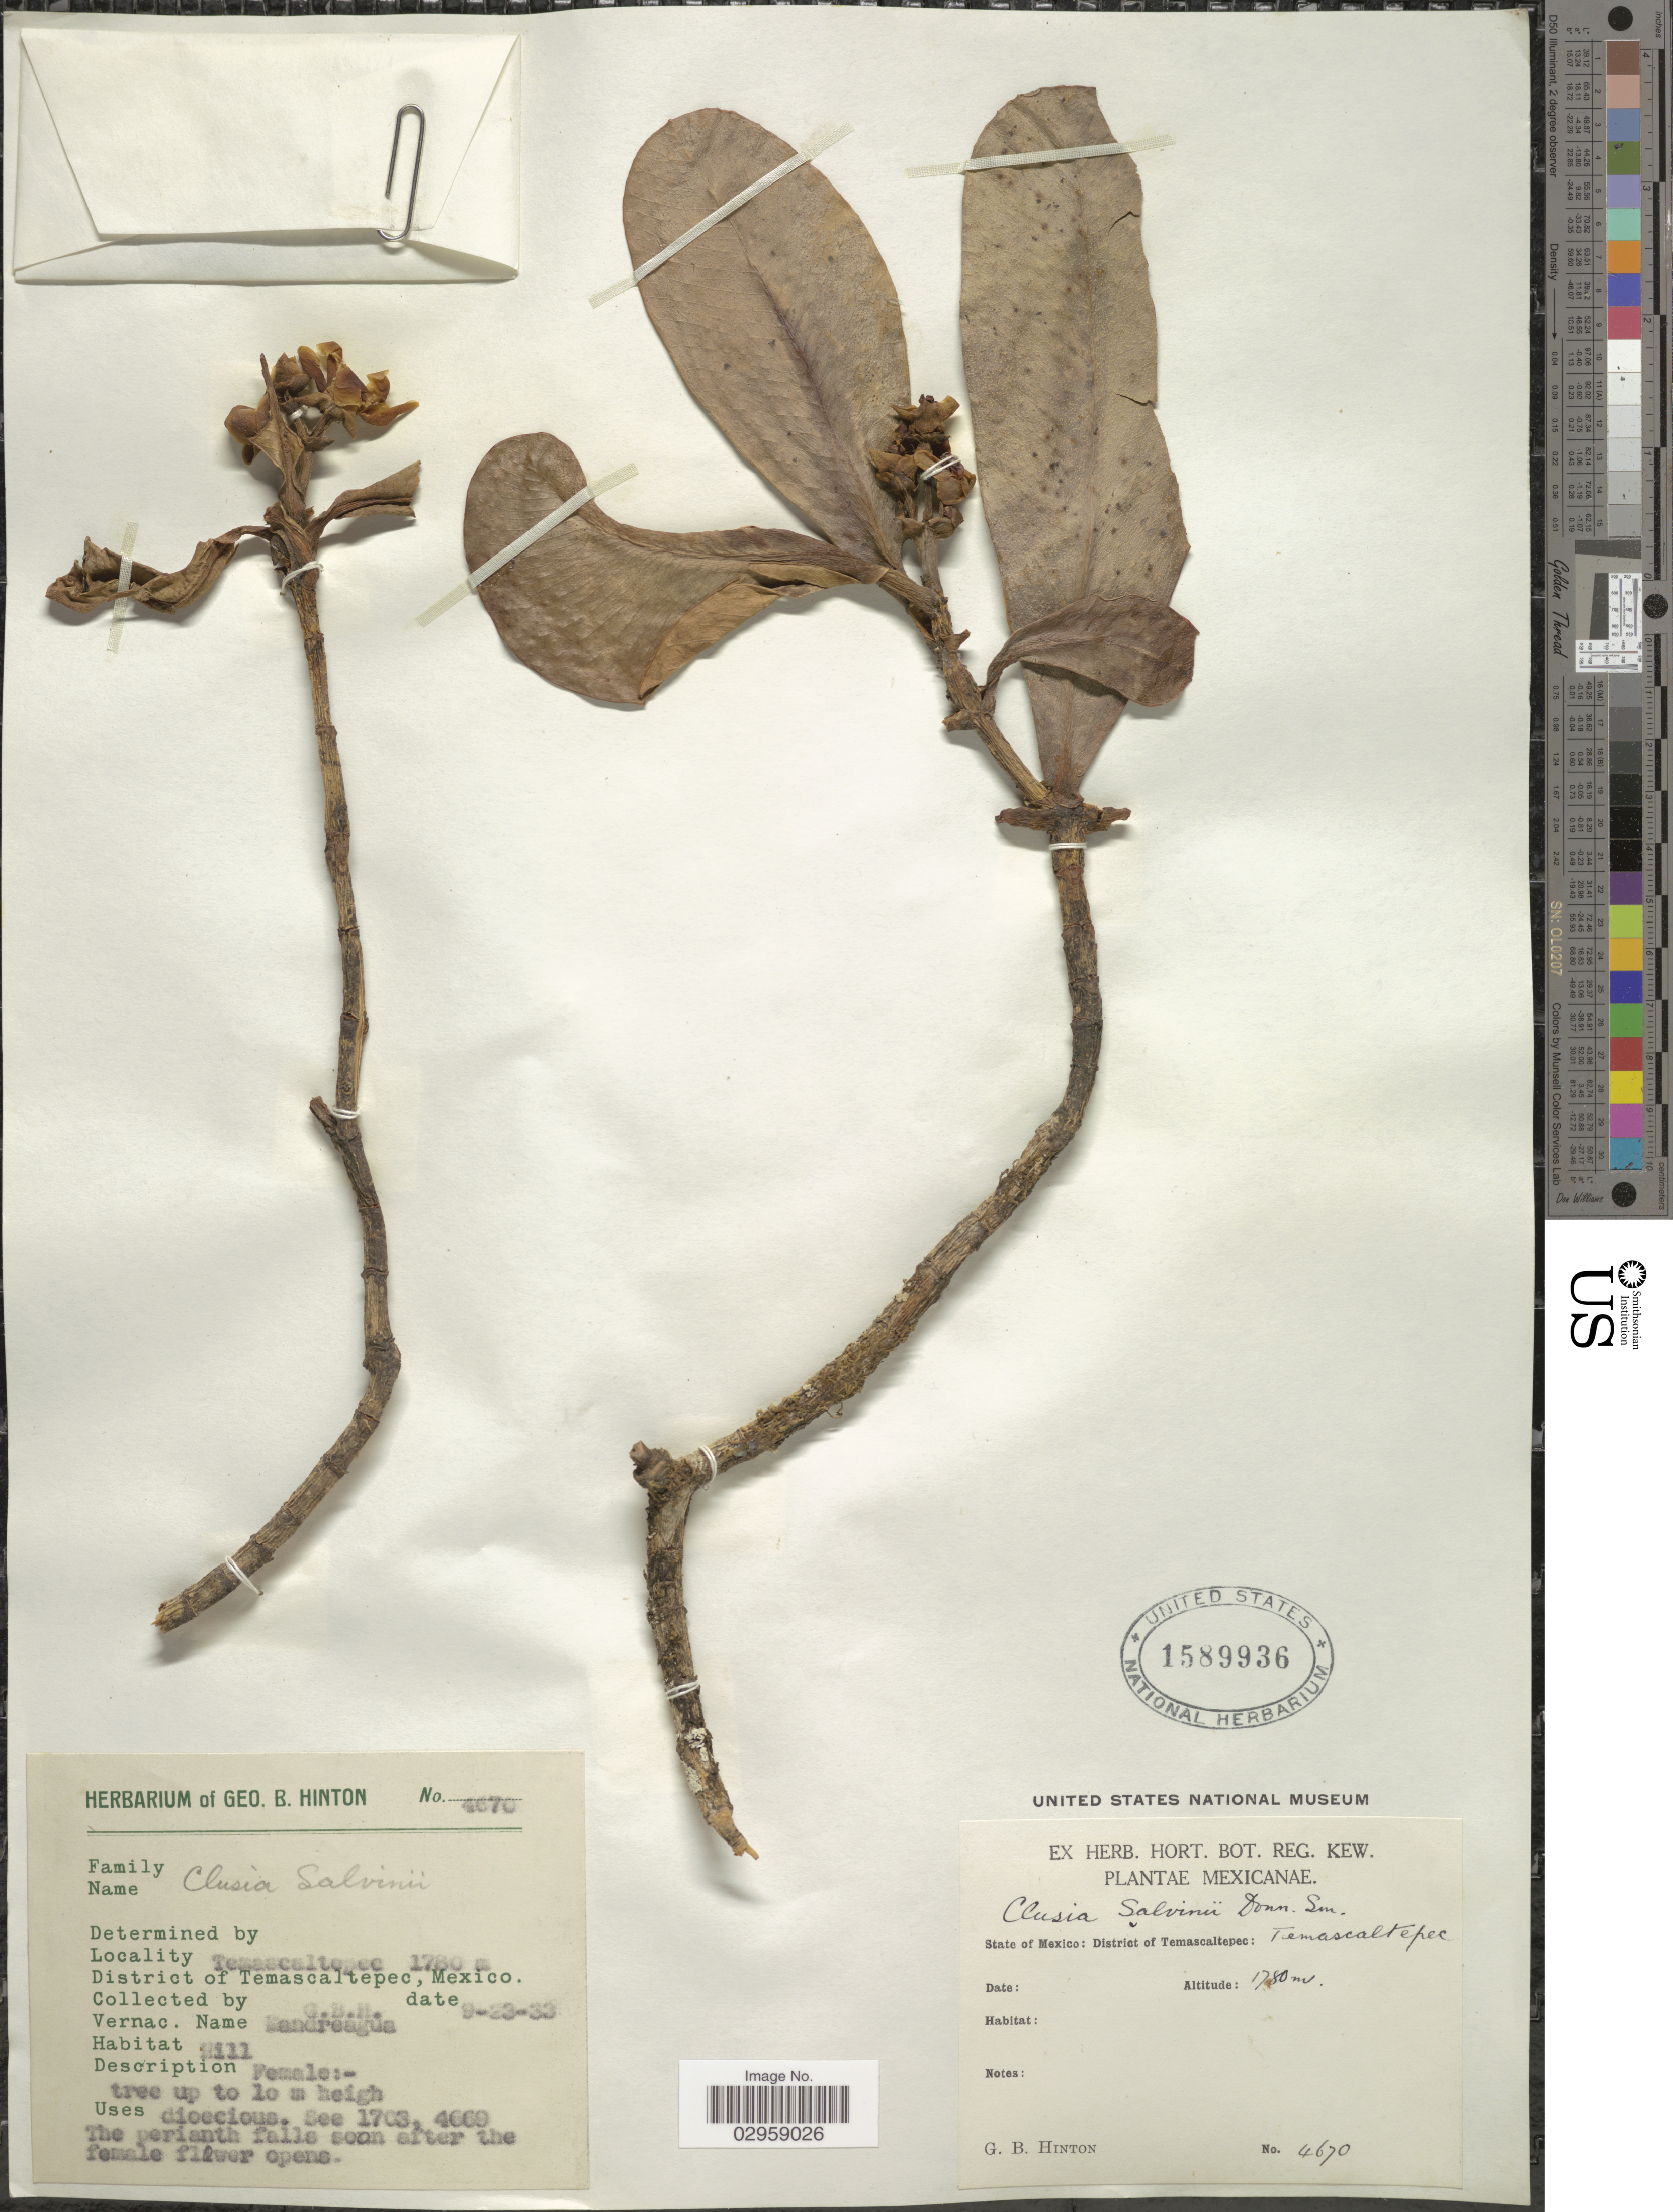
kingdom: Plantae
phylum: Tracheophyta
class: Magnoliopsida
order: Malpighiales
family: Clusiaceae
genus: Clusia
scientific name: Clusia salvinii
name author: Donn. Sm.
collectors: G. B. Hinton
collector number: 4670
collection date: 1933-09-23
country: Mexico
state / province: México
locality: Temascaltepec. District of Temascaltepec.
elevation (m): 1780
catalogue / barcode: US 1589936